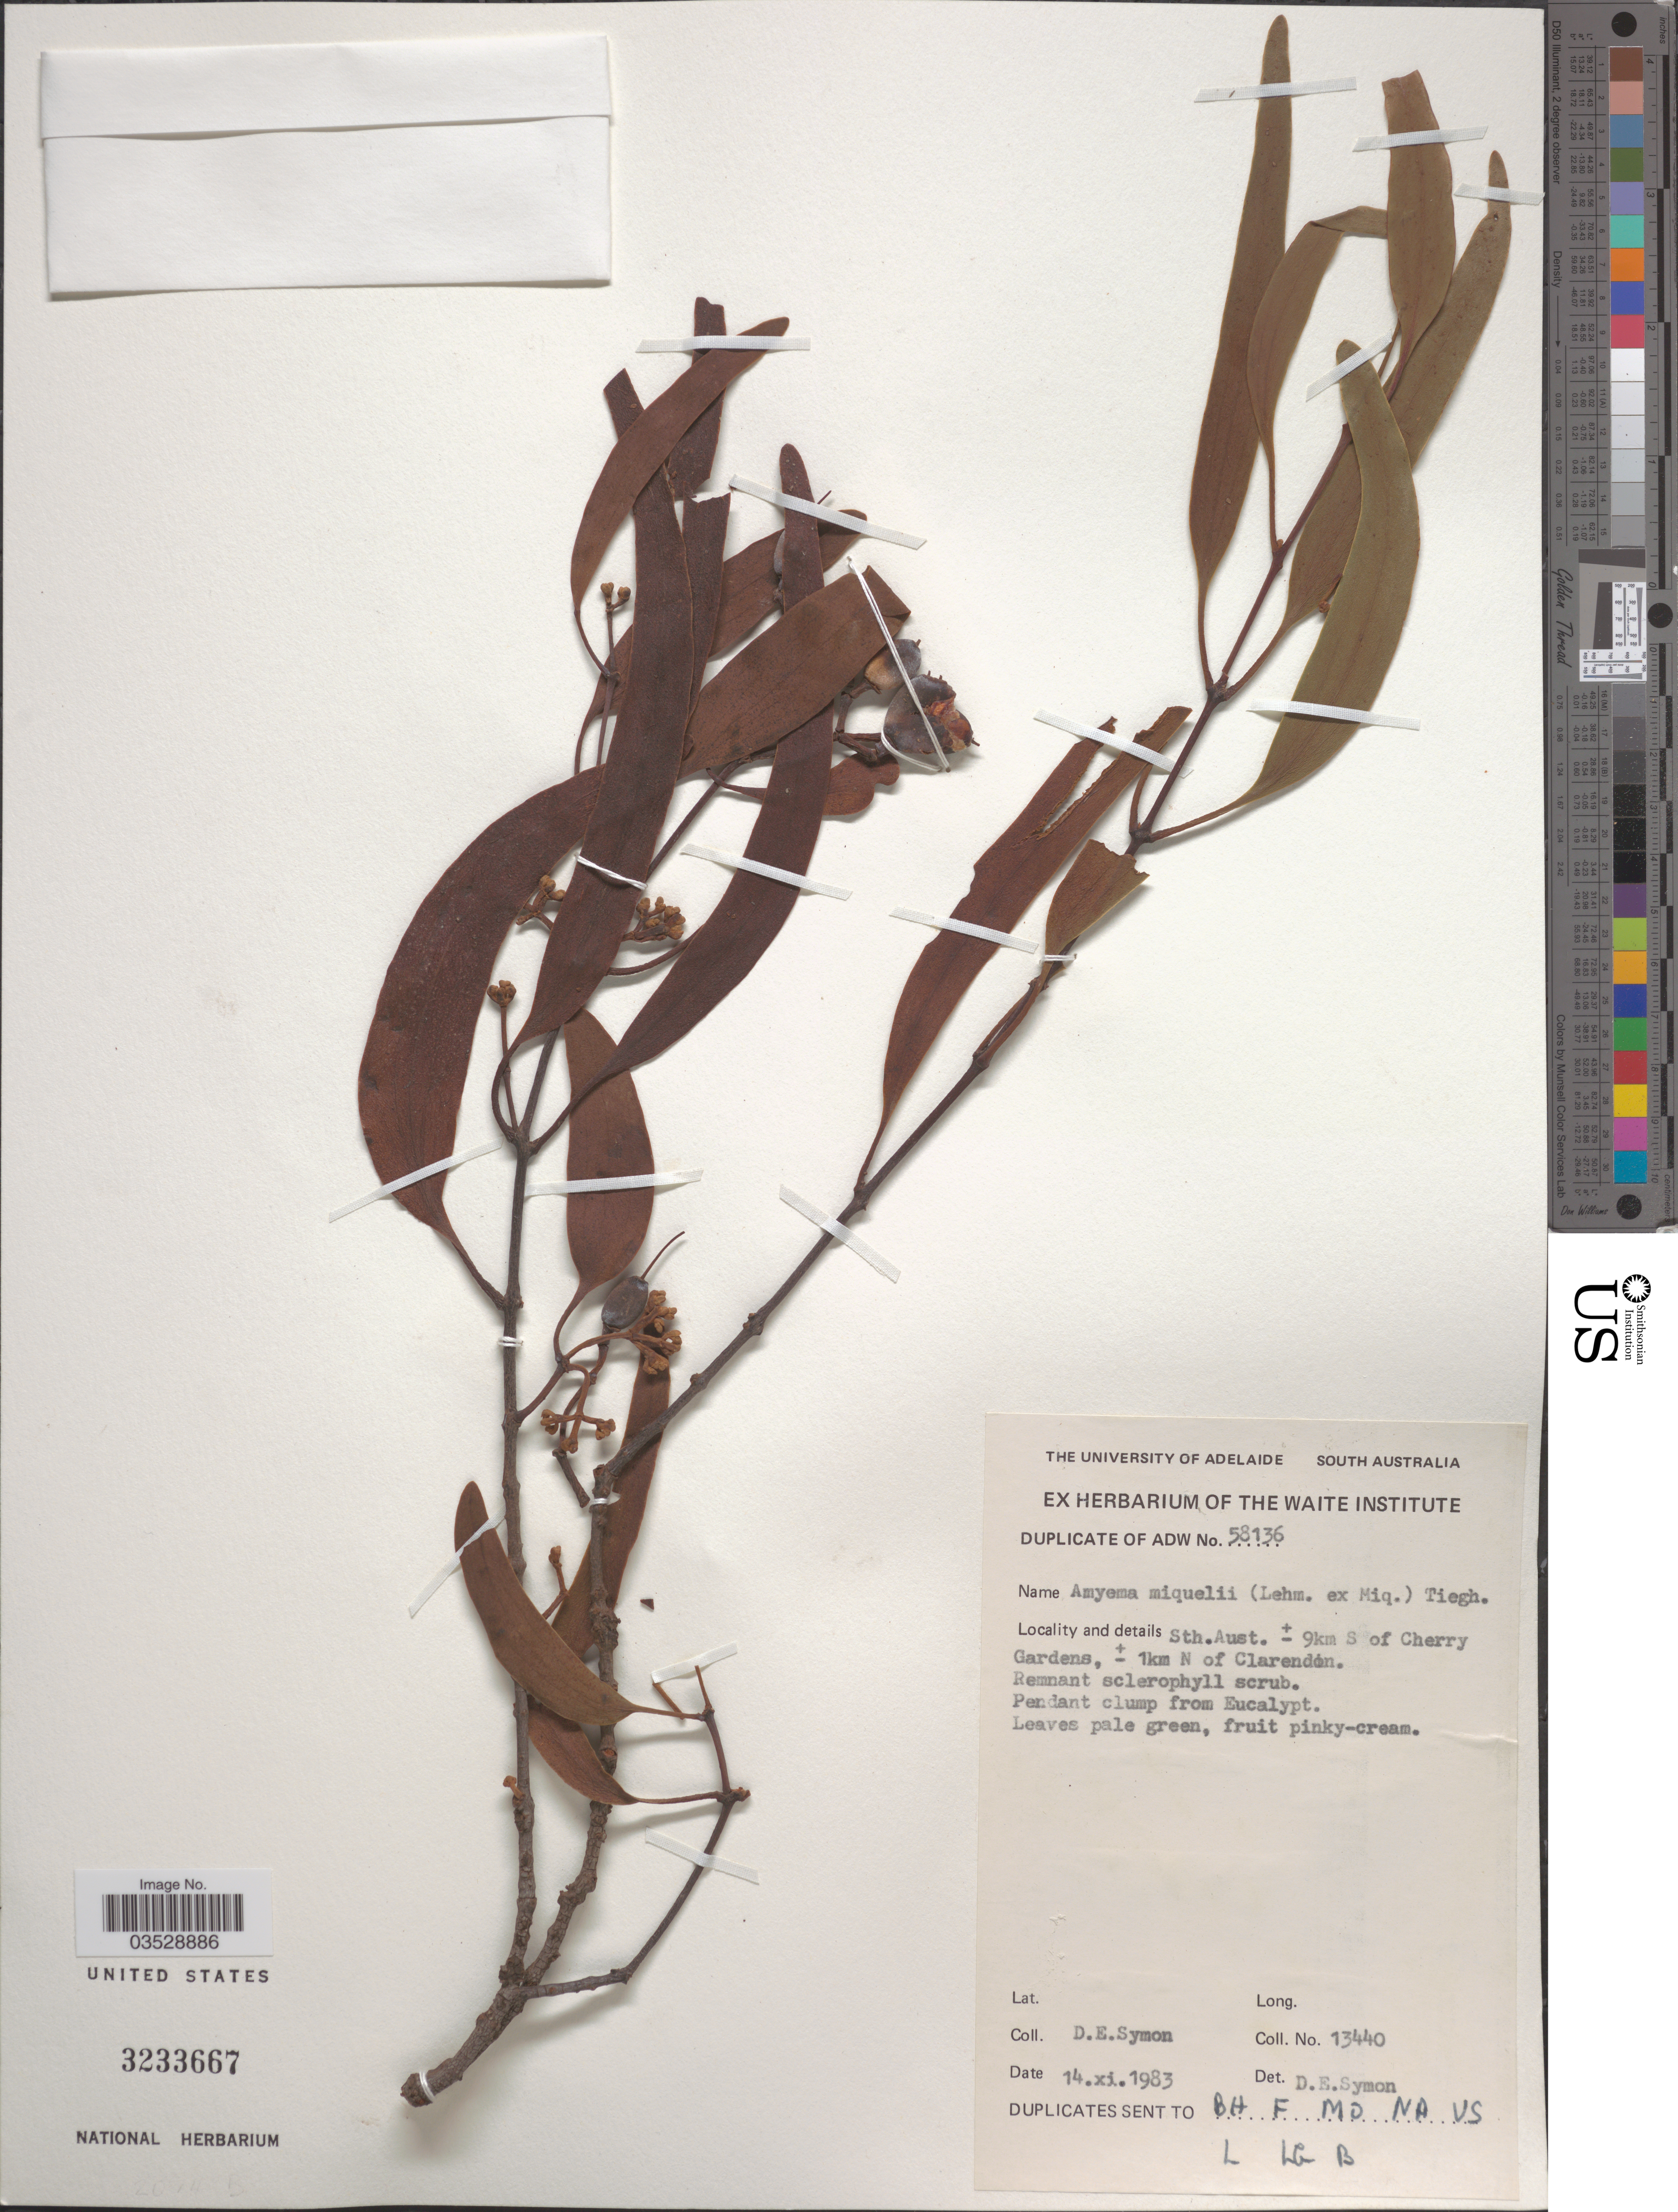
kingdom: Plantae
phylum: Tracheophyta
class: Magnoliopsida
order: Santalales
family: Loranthaceae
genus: Amyema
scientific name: Amyema miquelii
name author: (Lehm. ex Miq.) Tiegh.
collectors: D. Symon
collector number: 13440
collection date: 1983-11-14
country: Australia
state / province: South Australia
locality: ± 9km S of Cherry Gardens, ± 1km N of Clarendon.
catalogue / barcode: US 3233667